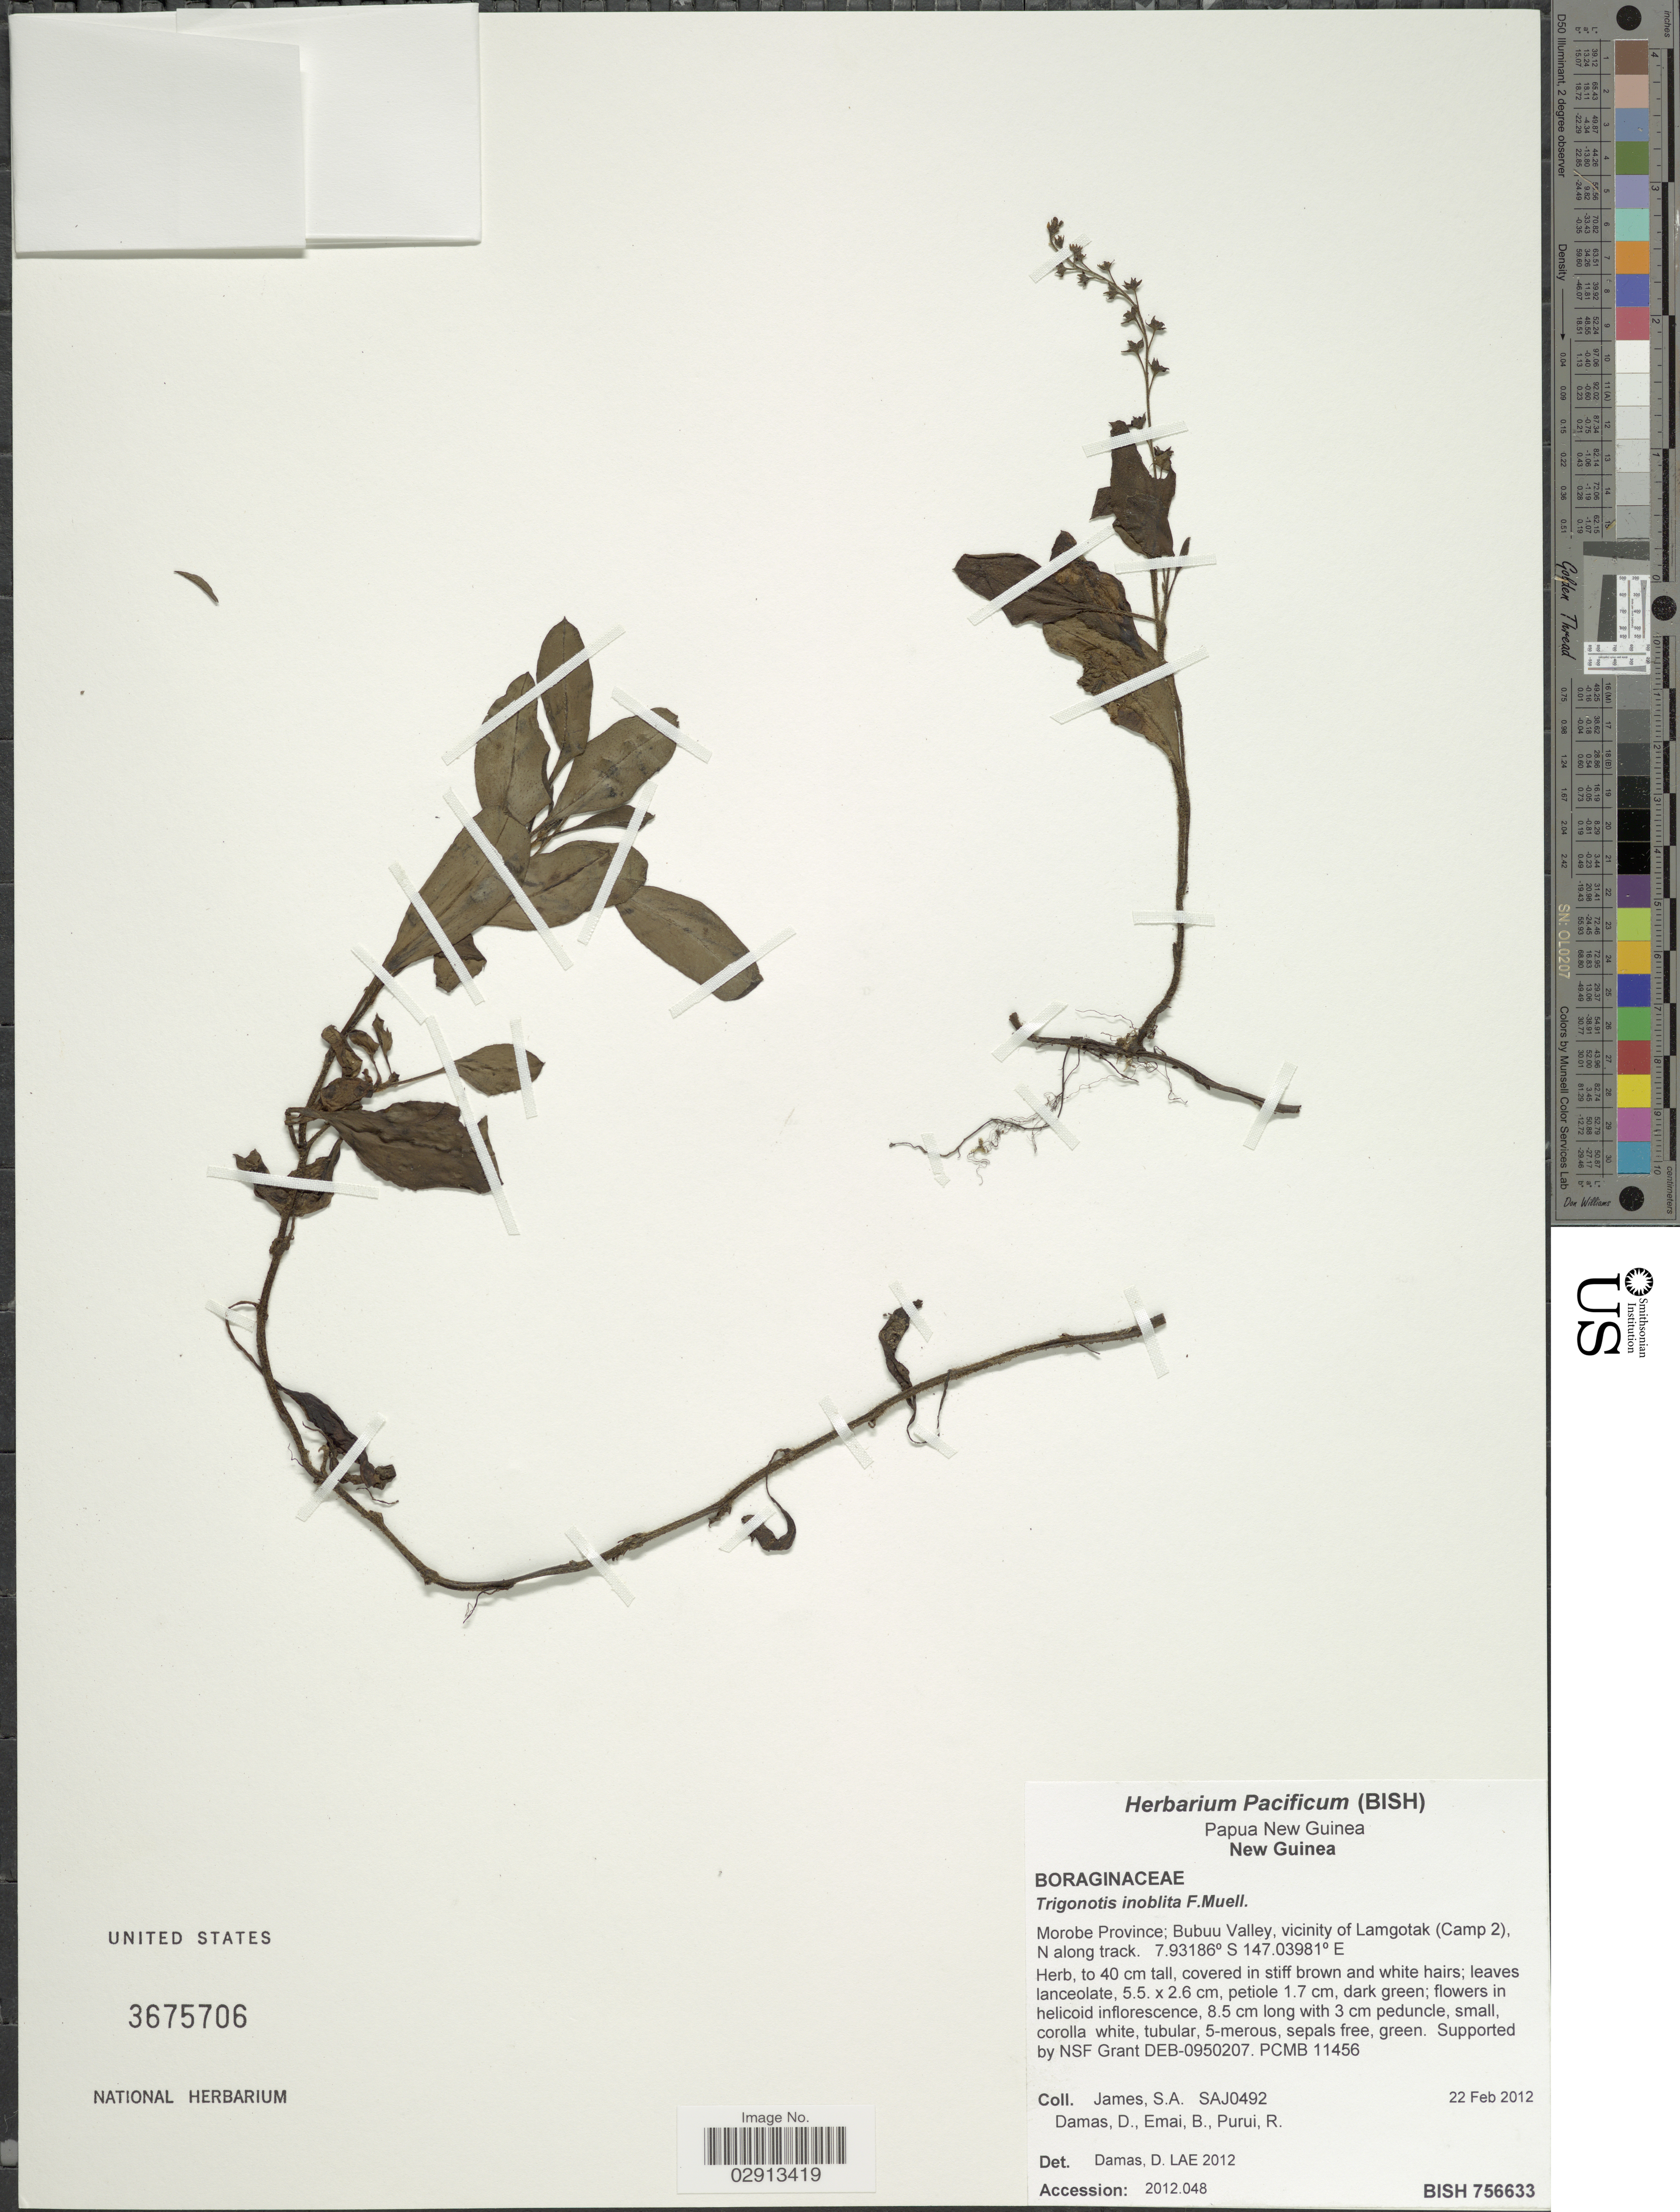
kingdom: Plantae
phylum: Tracheophyta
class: Magnoliopsida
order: Boraginales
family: Boraginaceae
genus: Trigonotis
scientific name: Trigonotis inoblita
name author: F. Muell.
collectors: S. James, D. Damas, B. Emai & R. Purui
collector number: SAJ0492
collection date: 2012-02-22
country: Papua New Guinea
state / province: Morobe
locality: New Guinea. Morobe Province; Bubuu Valley, vicinity of Lamgotak (Camp 2).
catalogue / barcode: US 3675706